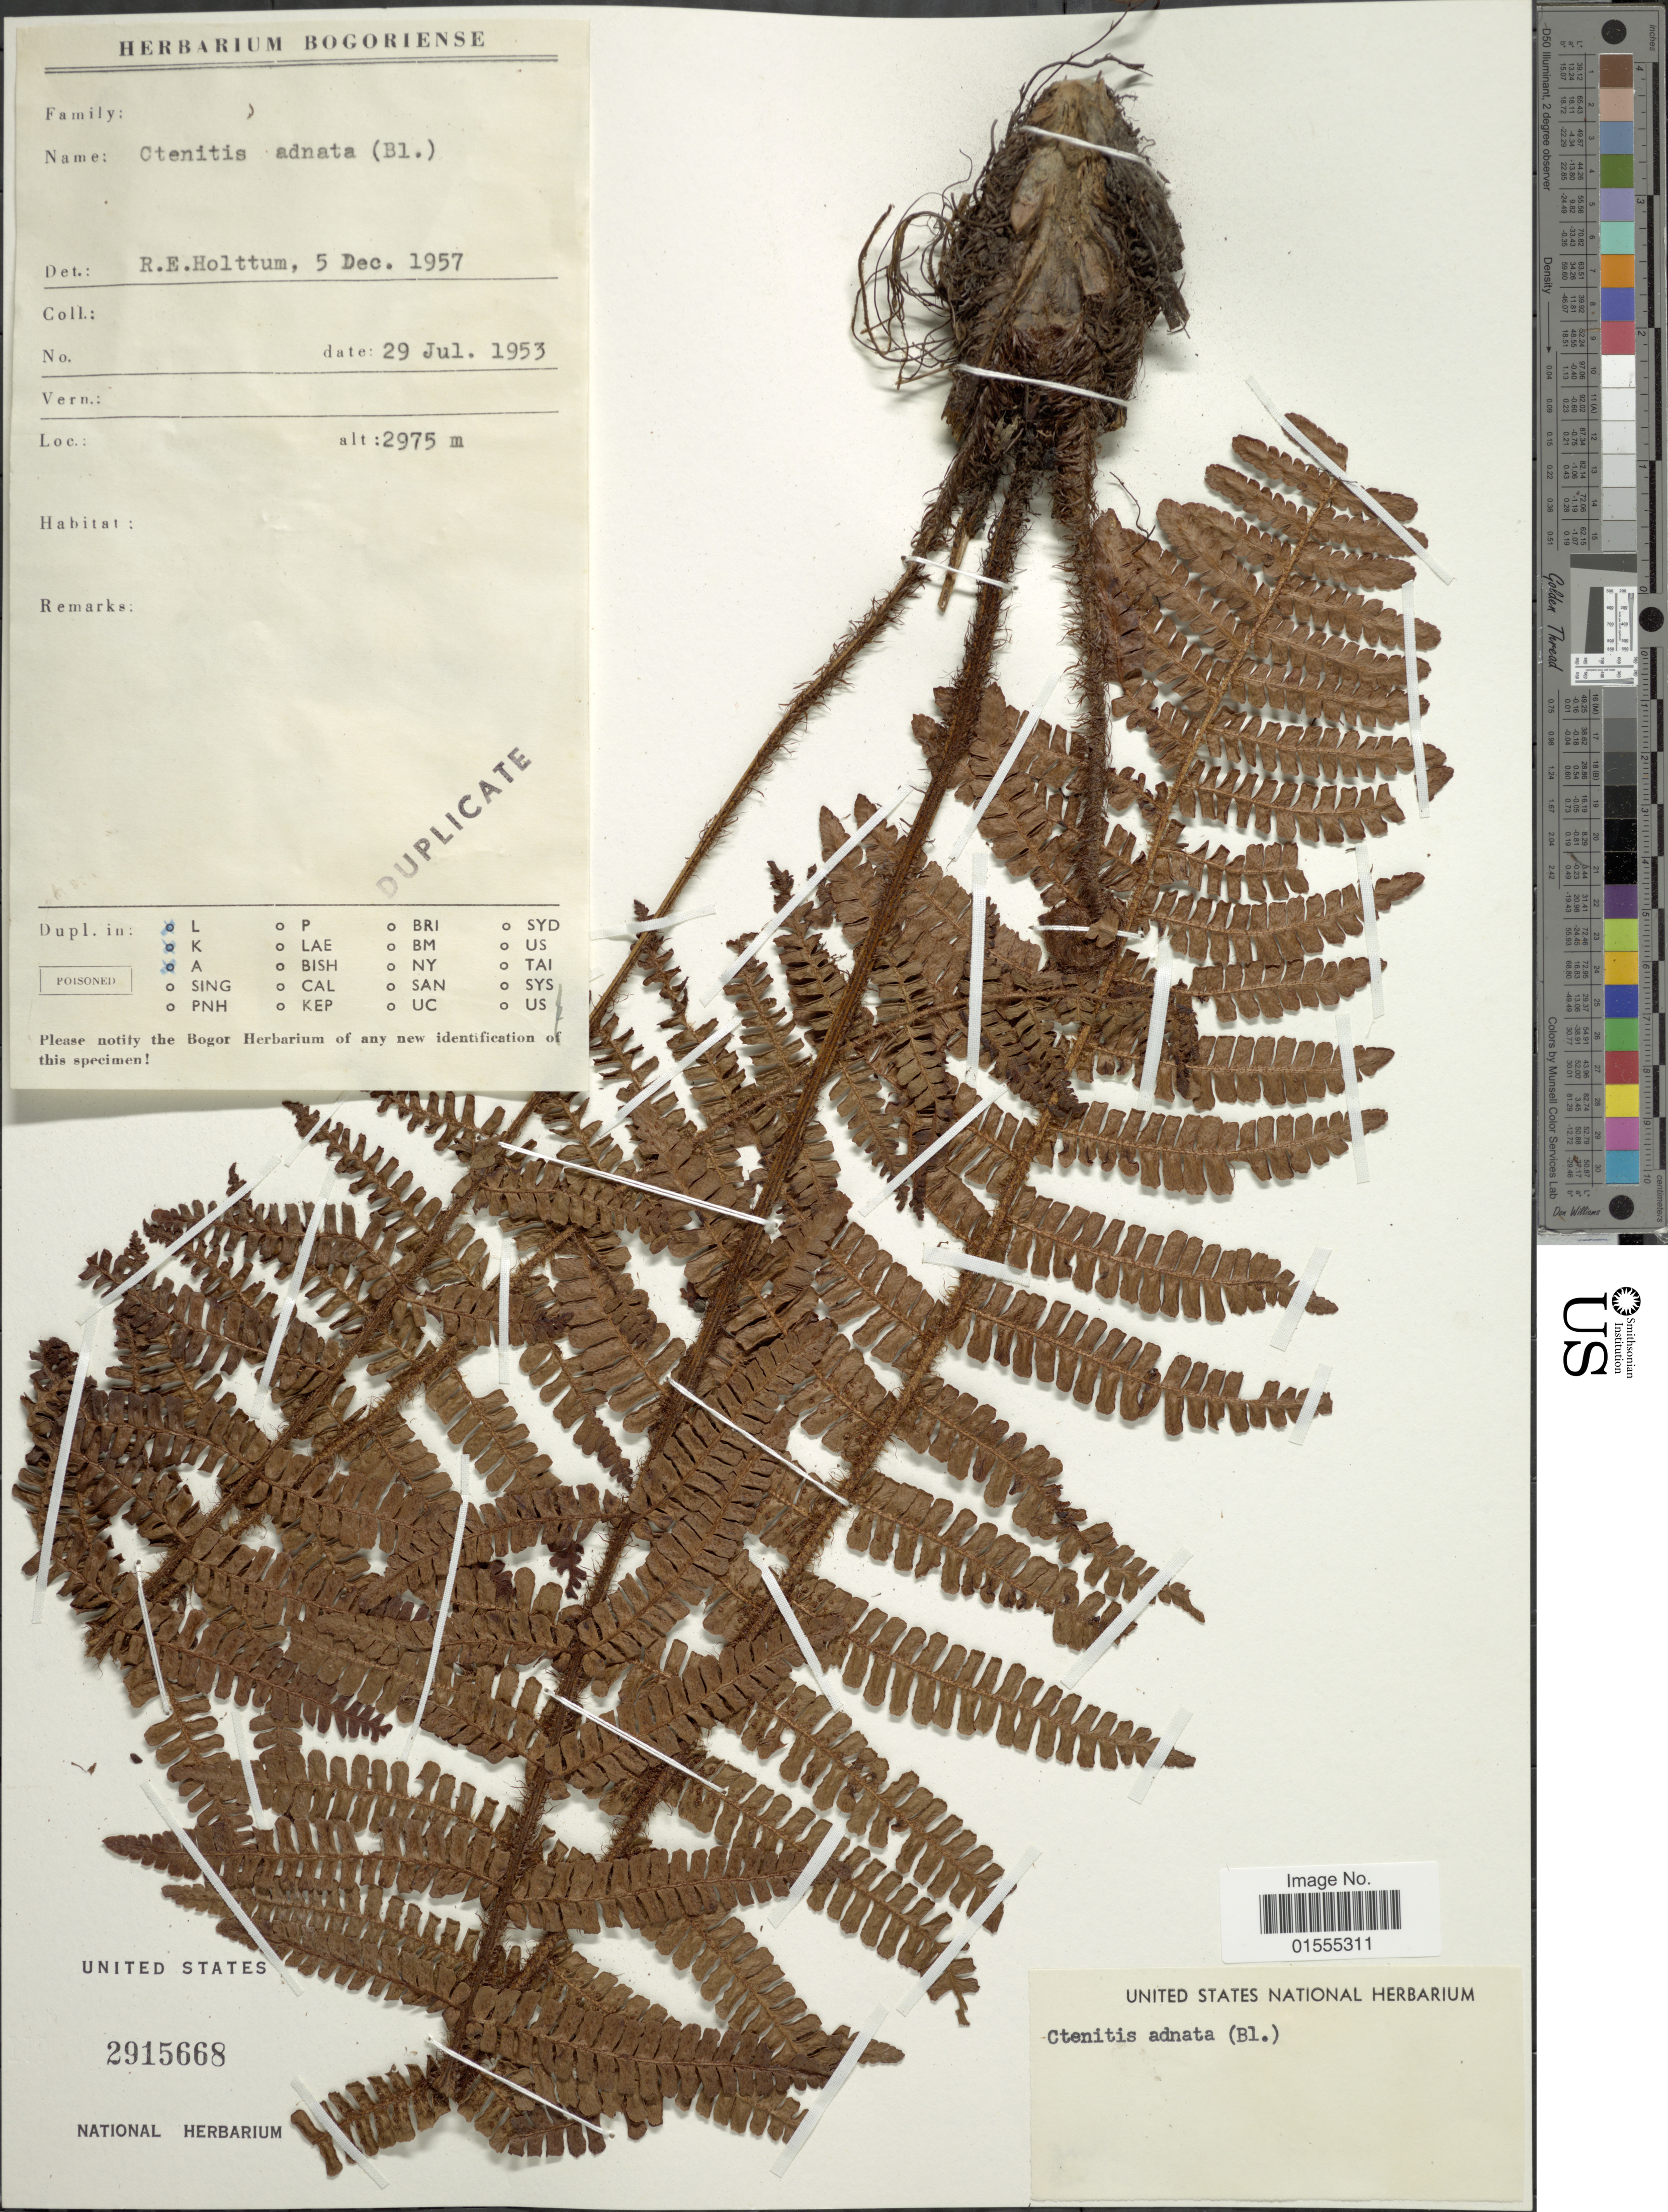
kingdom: Plantae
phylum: Tracheophyta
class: Polypodiopsida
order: Polypodiales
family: Dryopteridaceae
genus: Dryopteris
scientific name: Dryopteris adnata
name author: (Blume) Alderw.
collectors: ex herb. United States National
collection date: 1953-07-29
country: Indonesia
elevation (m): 2975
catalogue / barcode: US 2915668